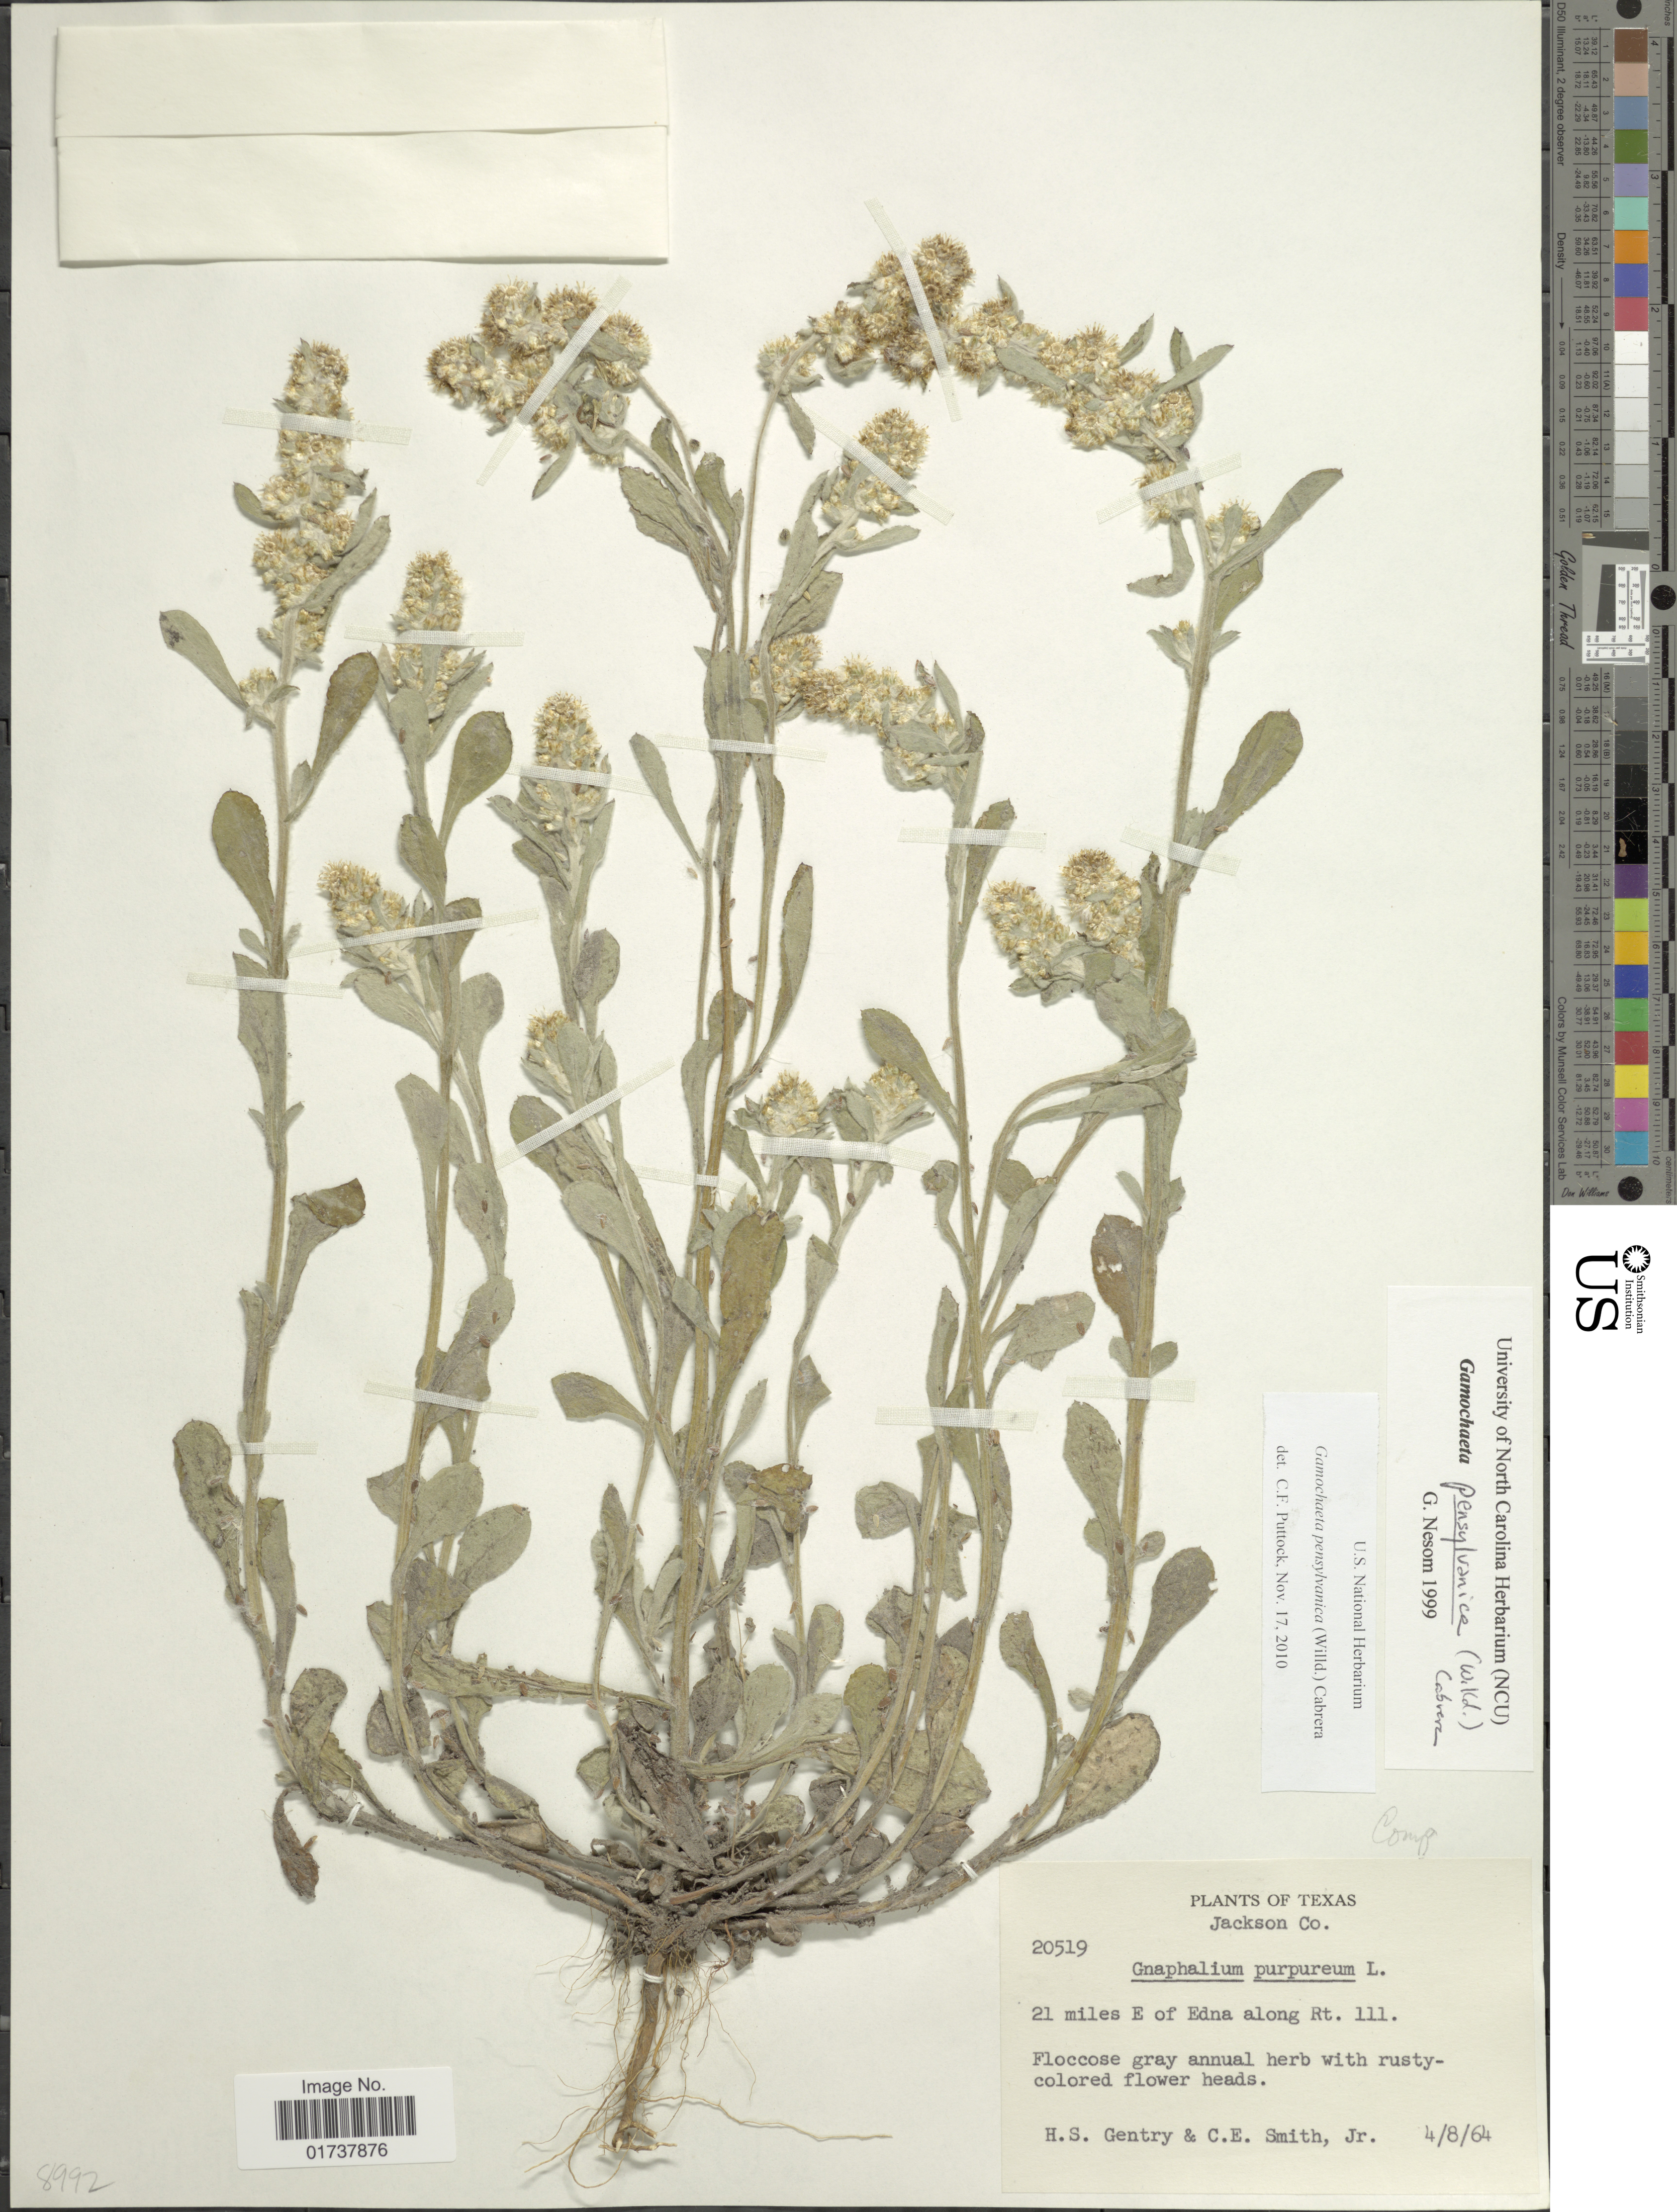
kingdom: Plantae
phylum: Tracheophyta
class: Magnoliopsida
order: Asterales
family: Asteraceae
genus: Gamochaeta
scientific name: Gamochaeta pensylvanica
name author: (Willd.) Cabrera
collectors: H. S. Gentry & C. E. Smith Jr.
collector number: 20519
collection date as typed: Transcribed d/m/y: 8/4/64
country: United States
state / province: Texas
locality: Jackson Co., 21 miles E of Edna along Rt. 111